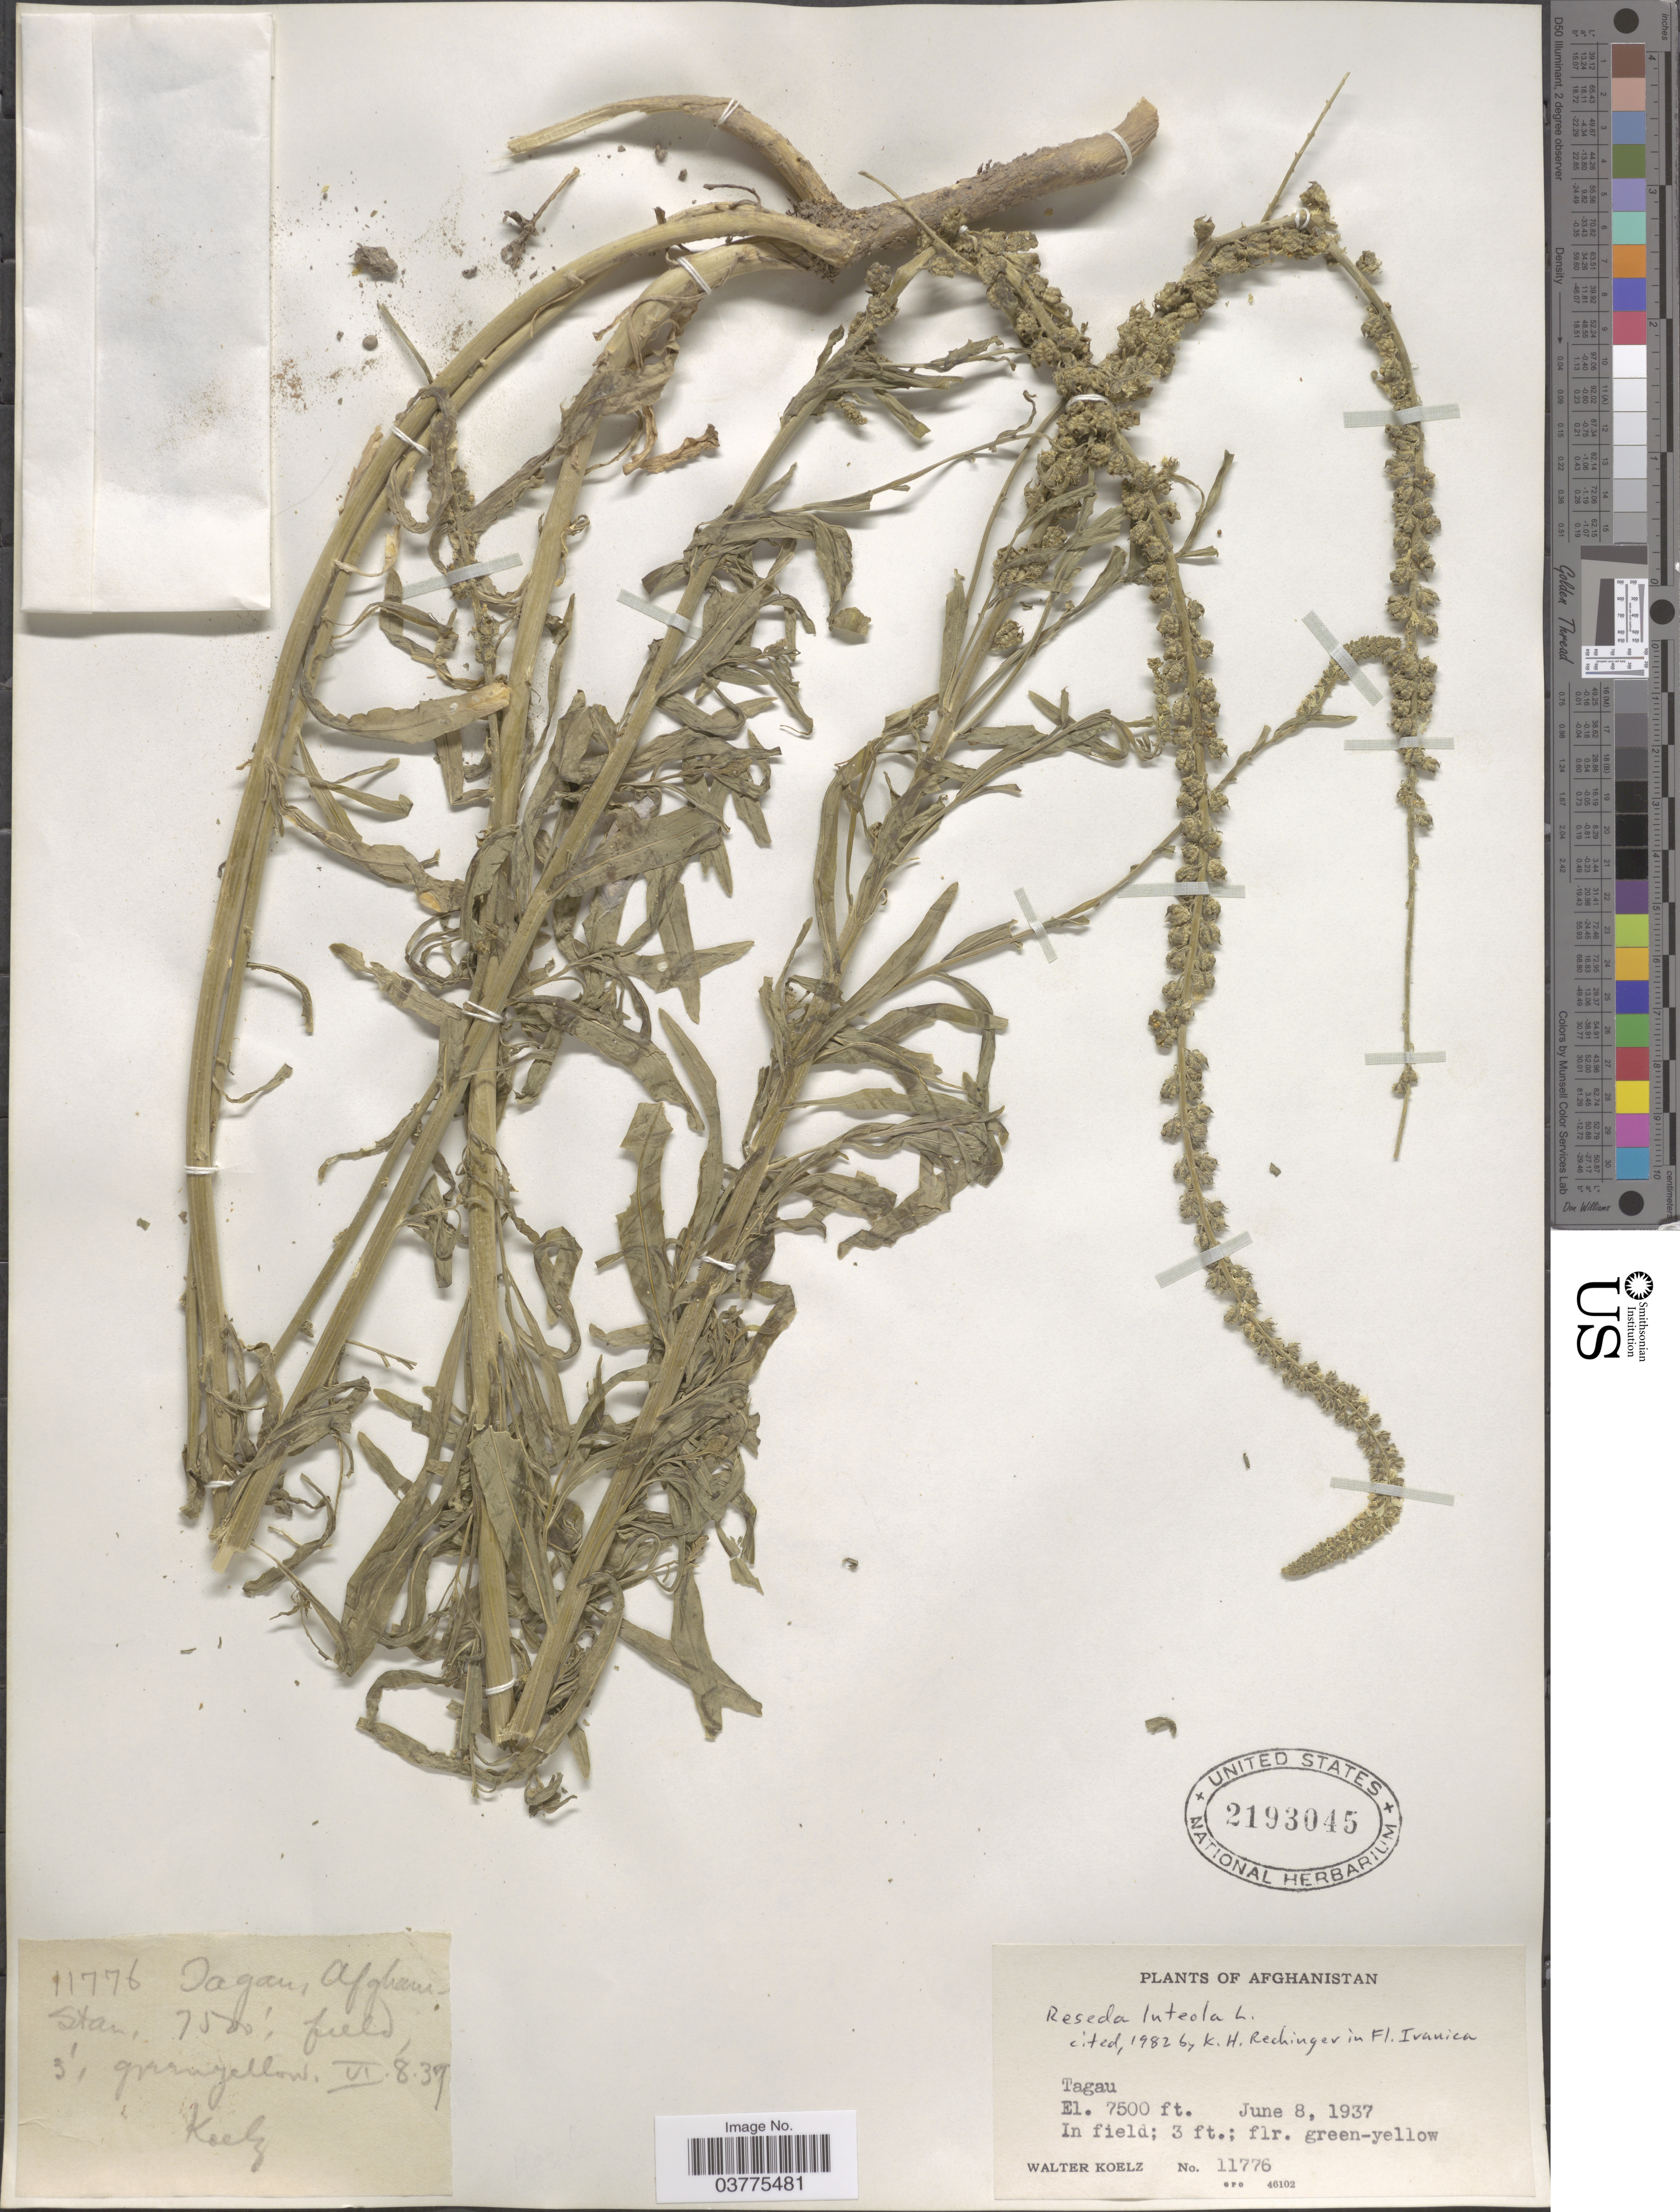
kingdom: Plantae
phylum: Tracheophyta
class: Magnoliopsida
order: Brassicales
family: Resedaceae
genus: Reseda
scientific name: Reseda luteola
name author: L.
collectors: W. N. Koelz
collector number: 11776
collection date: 1937-06-08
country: Afghanistan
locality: Tagau.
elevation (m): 2286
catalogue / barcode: US 2193045